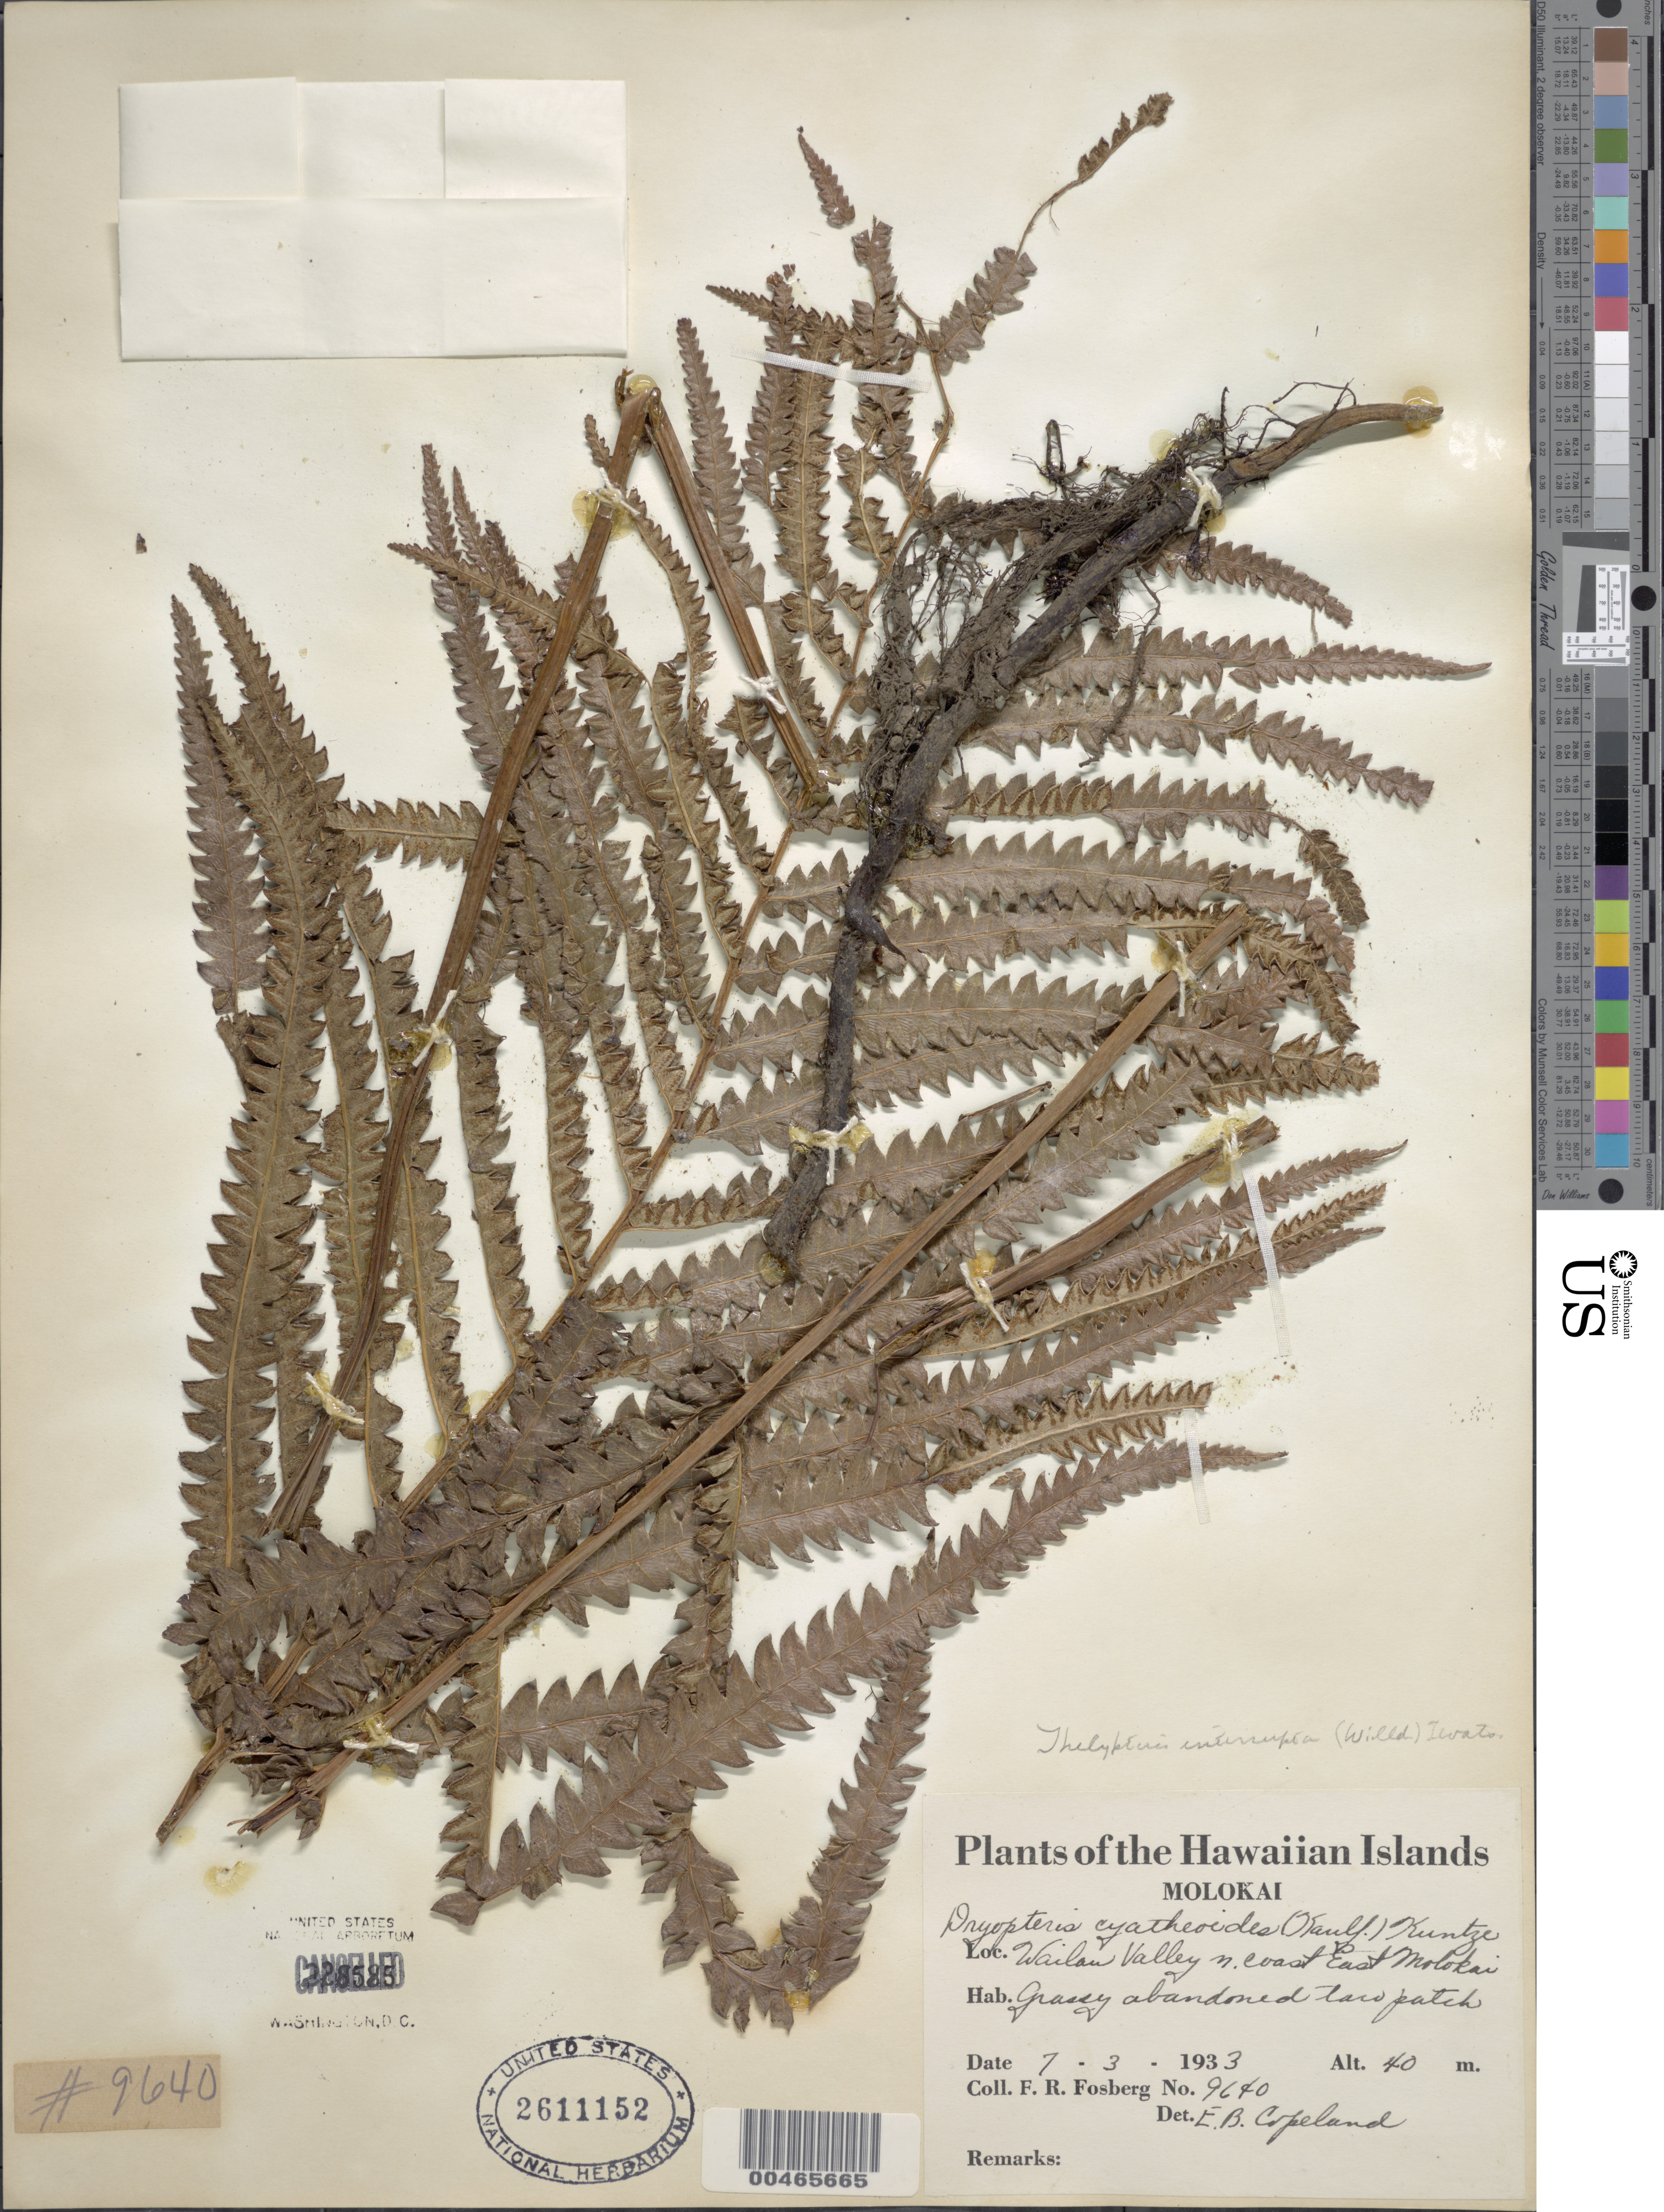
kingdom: Plantae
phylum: Tracheophyta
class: Polypodiopsida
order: Polypodiales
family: Thelypteridaceae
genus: Cyclosorus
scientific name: Cyclosorus interruptus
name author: (Willd.) H. Itô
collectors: F. R. Fosberg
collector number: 9640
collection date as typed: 3 Jul 1933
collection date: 1933-07-03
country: United States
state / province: Hawaii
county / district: Maui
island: Moloka'i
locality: Wailau Valley N coast E Molokai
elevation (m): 40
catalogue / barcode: US 2611152